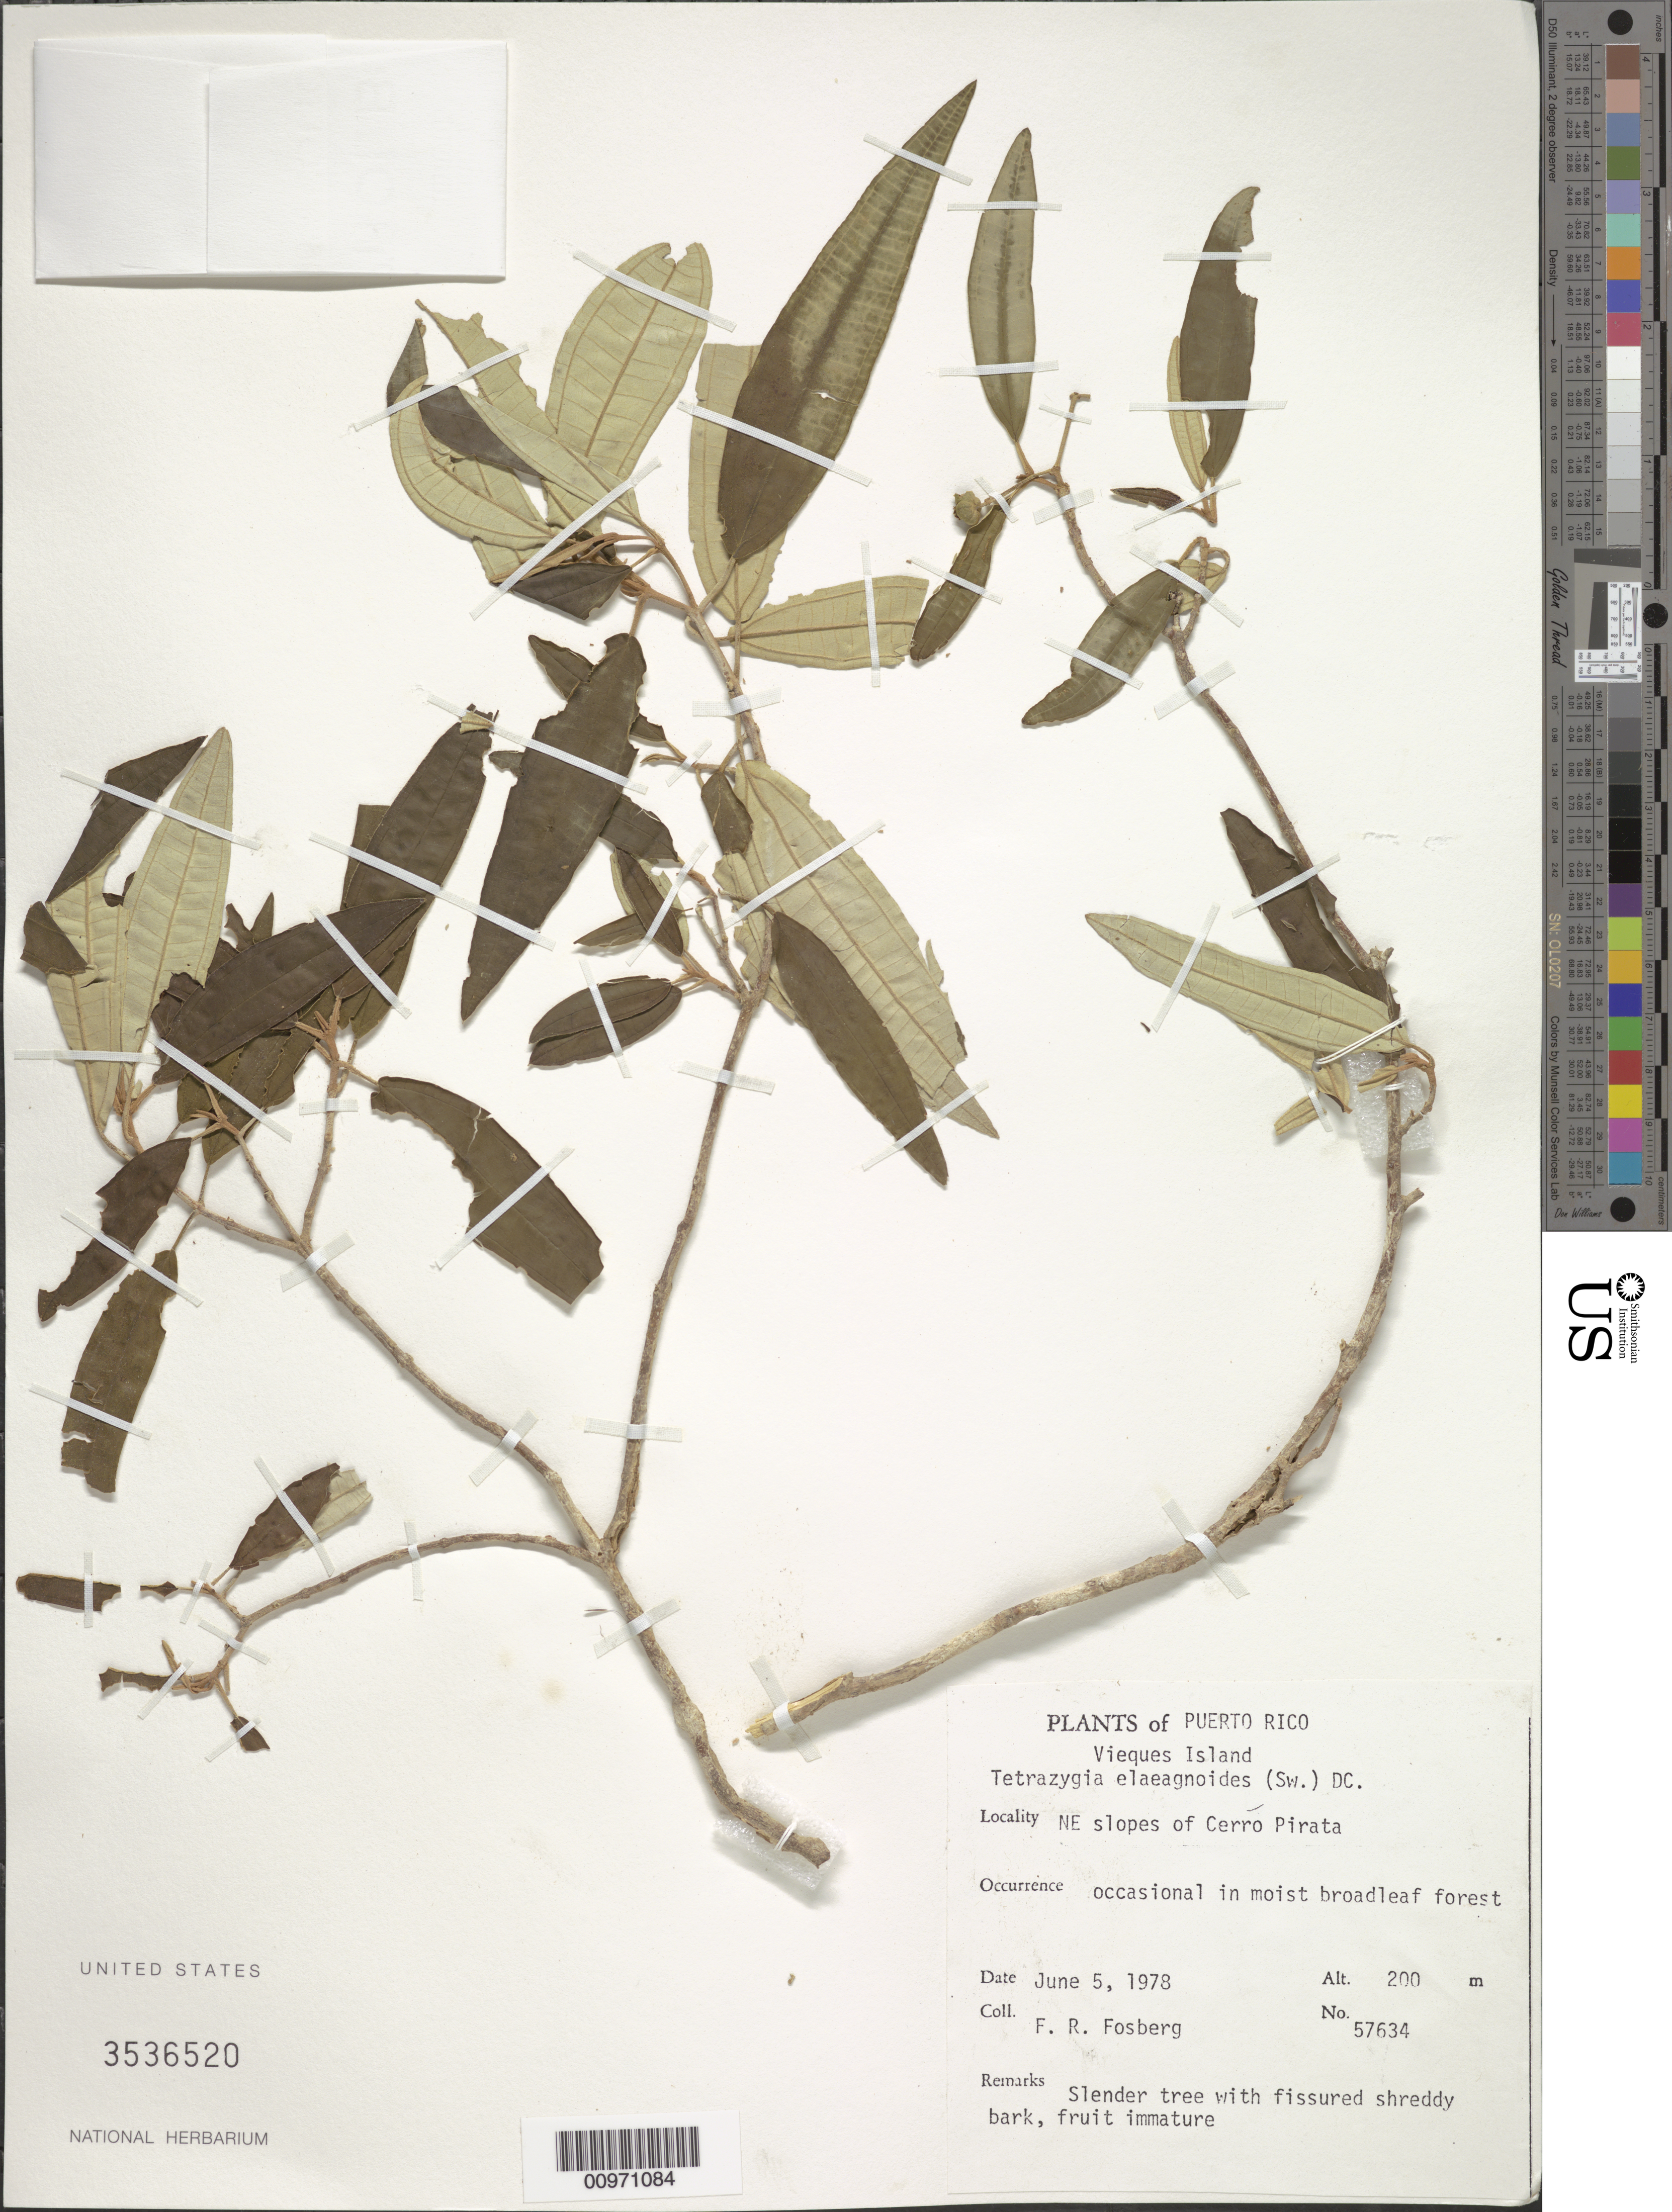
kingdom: Plantae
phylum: Tracheophyta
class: Magnoliopsida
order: Myrtales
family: Melastomataceae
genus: Miconia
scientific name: Miconia elaeagnoides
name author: (Sw.) Griseb.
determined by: Judd, Walter S.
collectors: F. R. Fosberg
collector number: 57634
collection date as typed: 05 Jun 1978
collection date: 1978-06-05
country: Puerto Rico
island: Vieques I.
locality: NE slopes of Cerro Pirata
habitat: In moist broadleaf forest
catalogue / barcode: US 3536520